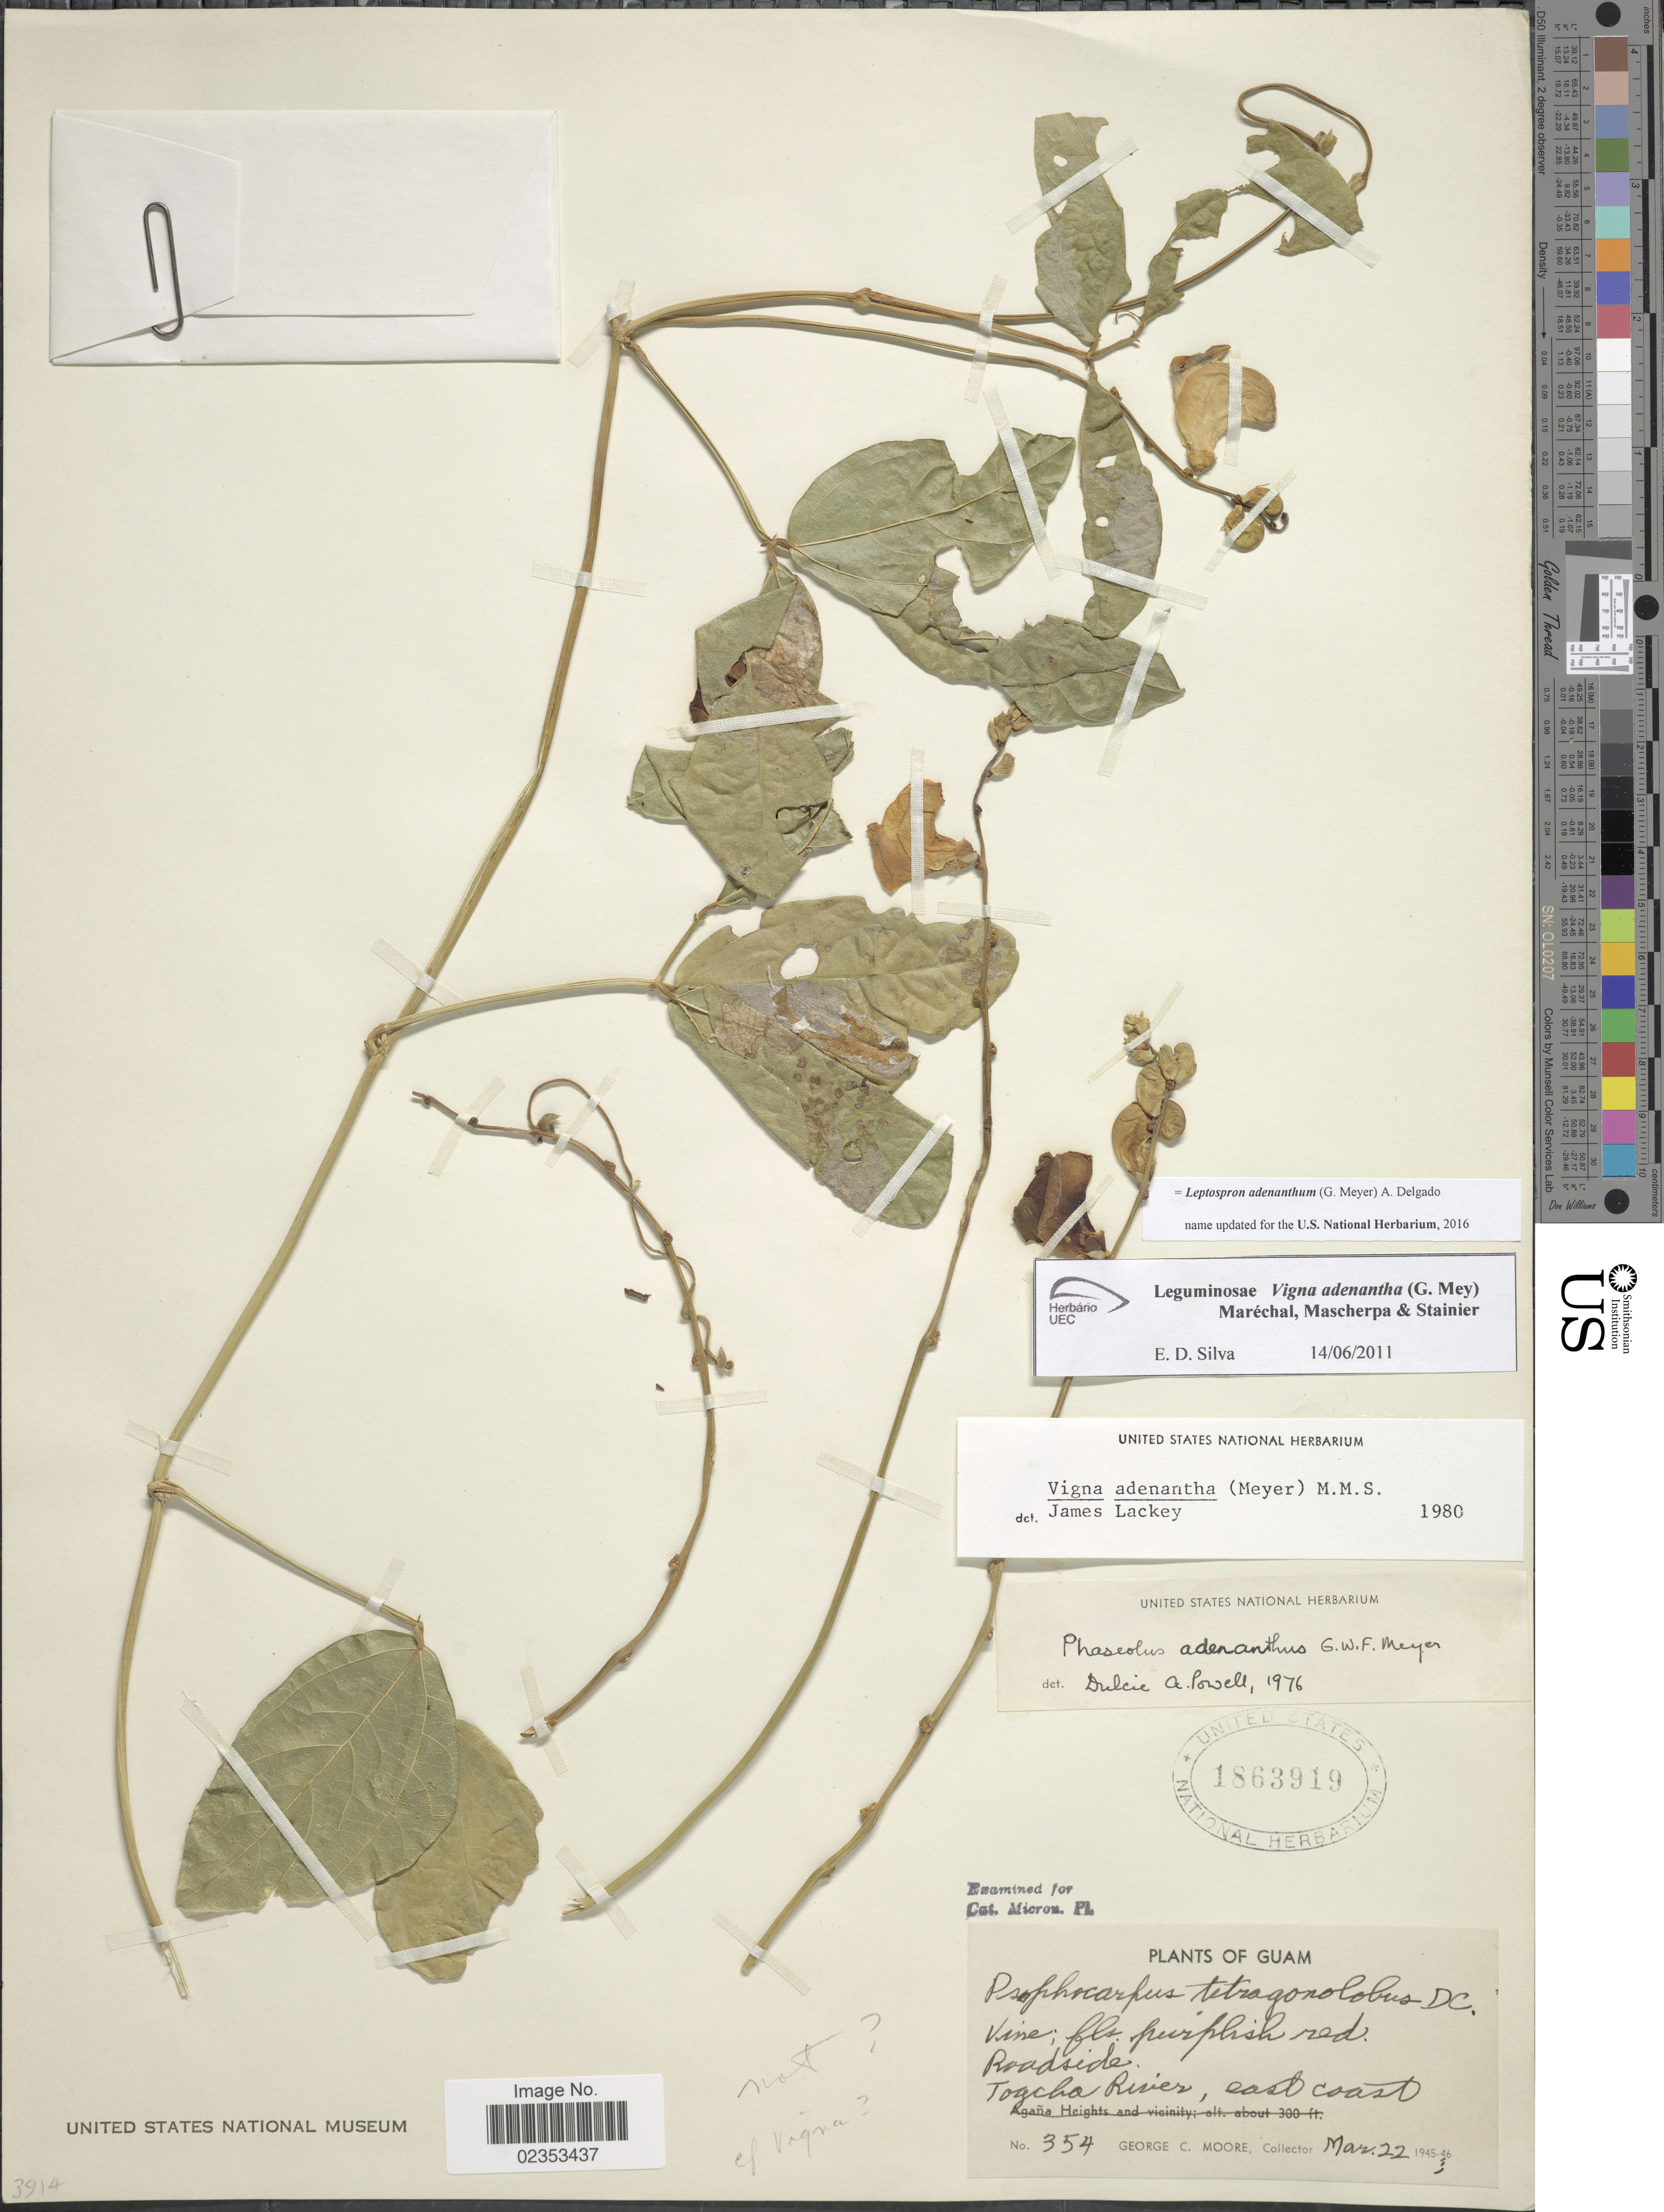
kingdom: Plantae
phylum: Tracheophyta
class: Magnoliopsida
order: Fabales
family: Fabaceae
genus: Leptospron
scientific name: Leptospron adenanthum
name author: (G. Mey.) A. Delgado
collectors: G. C. Moore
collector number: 354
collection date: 1945-03-22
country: Guam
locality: Roadside, Togcha River, east coast.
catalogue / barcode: US 1863919